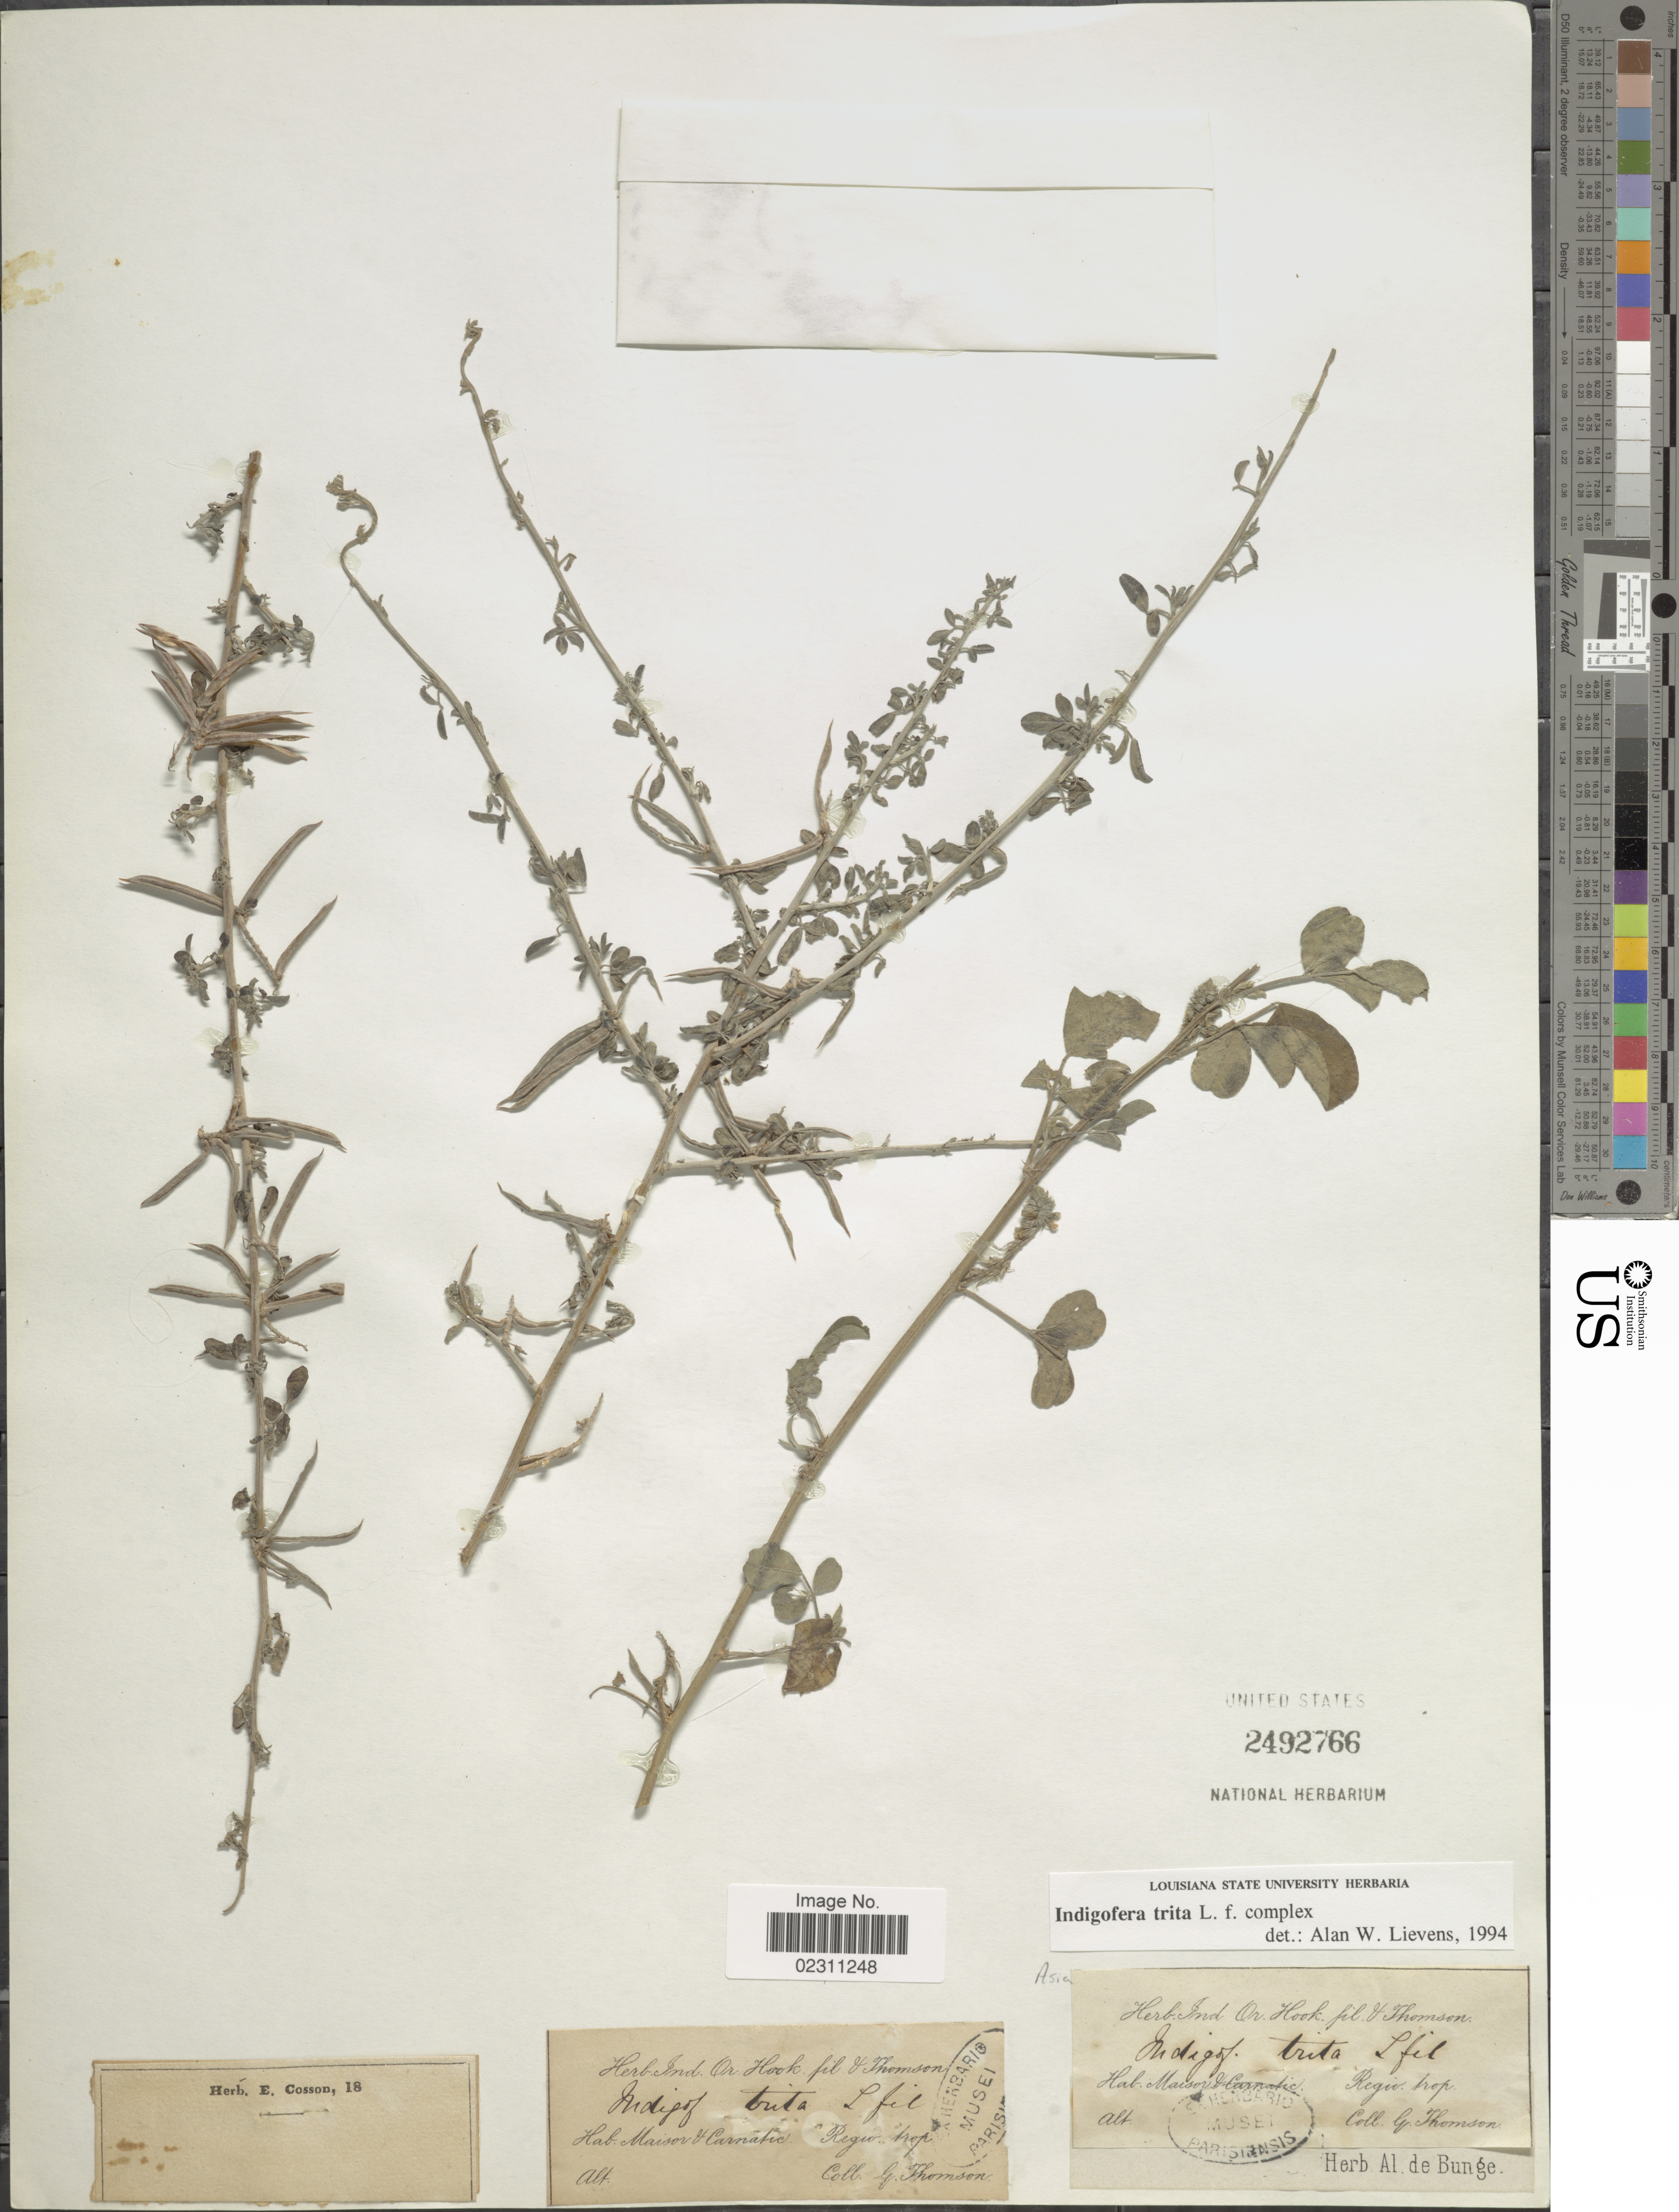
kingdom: Plantae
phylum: Tracheophyta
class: Magnoliopsida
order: Fabales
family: Fabaceae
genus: Indigofera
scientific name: Indigofera trita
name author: L. f.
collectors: G. Thomson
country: India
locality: Maisor & Carnatic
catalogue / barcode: US 2492766